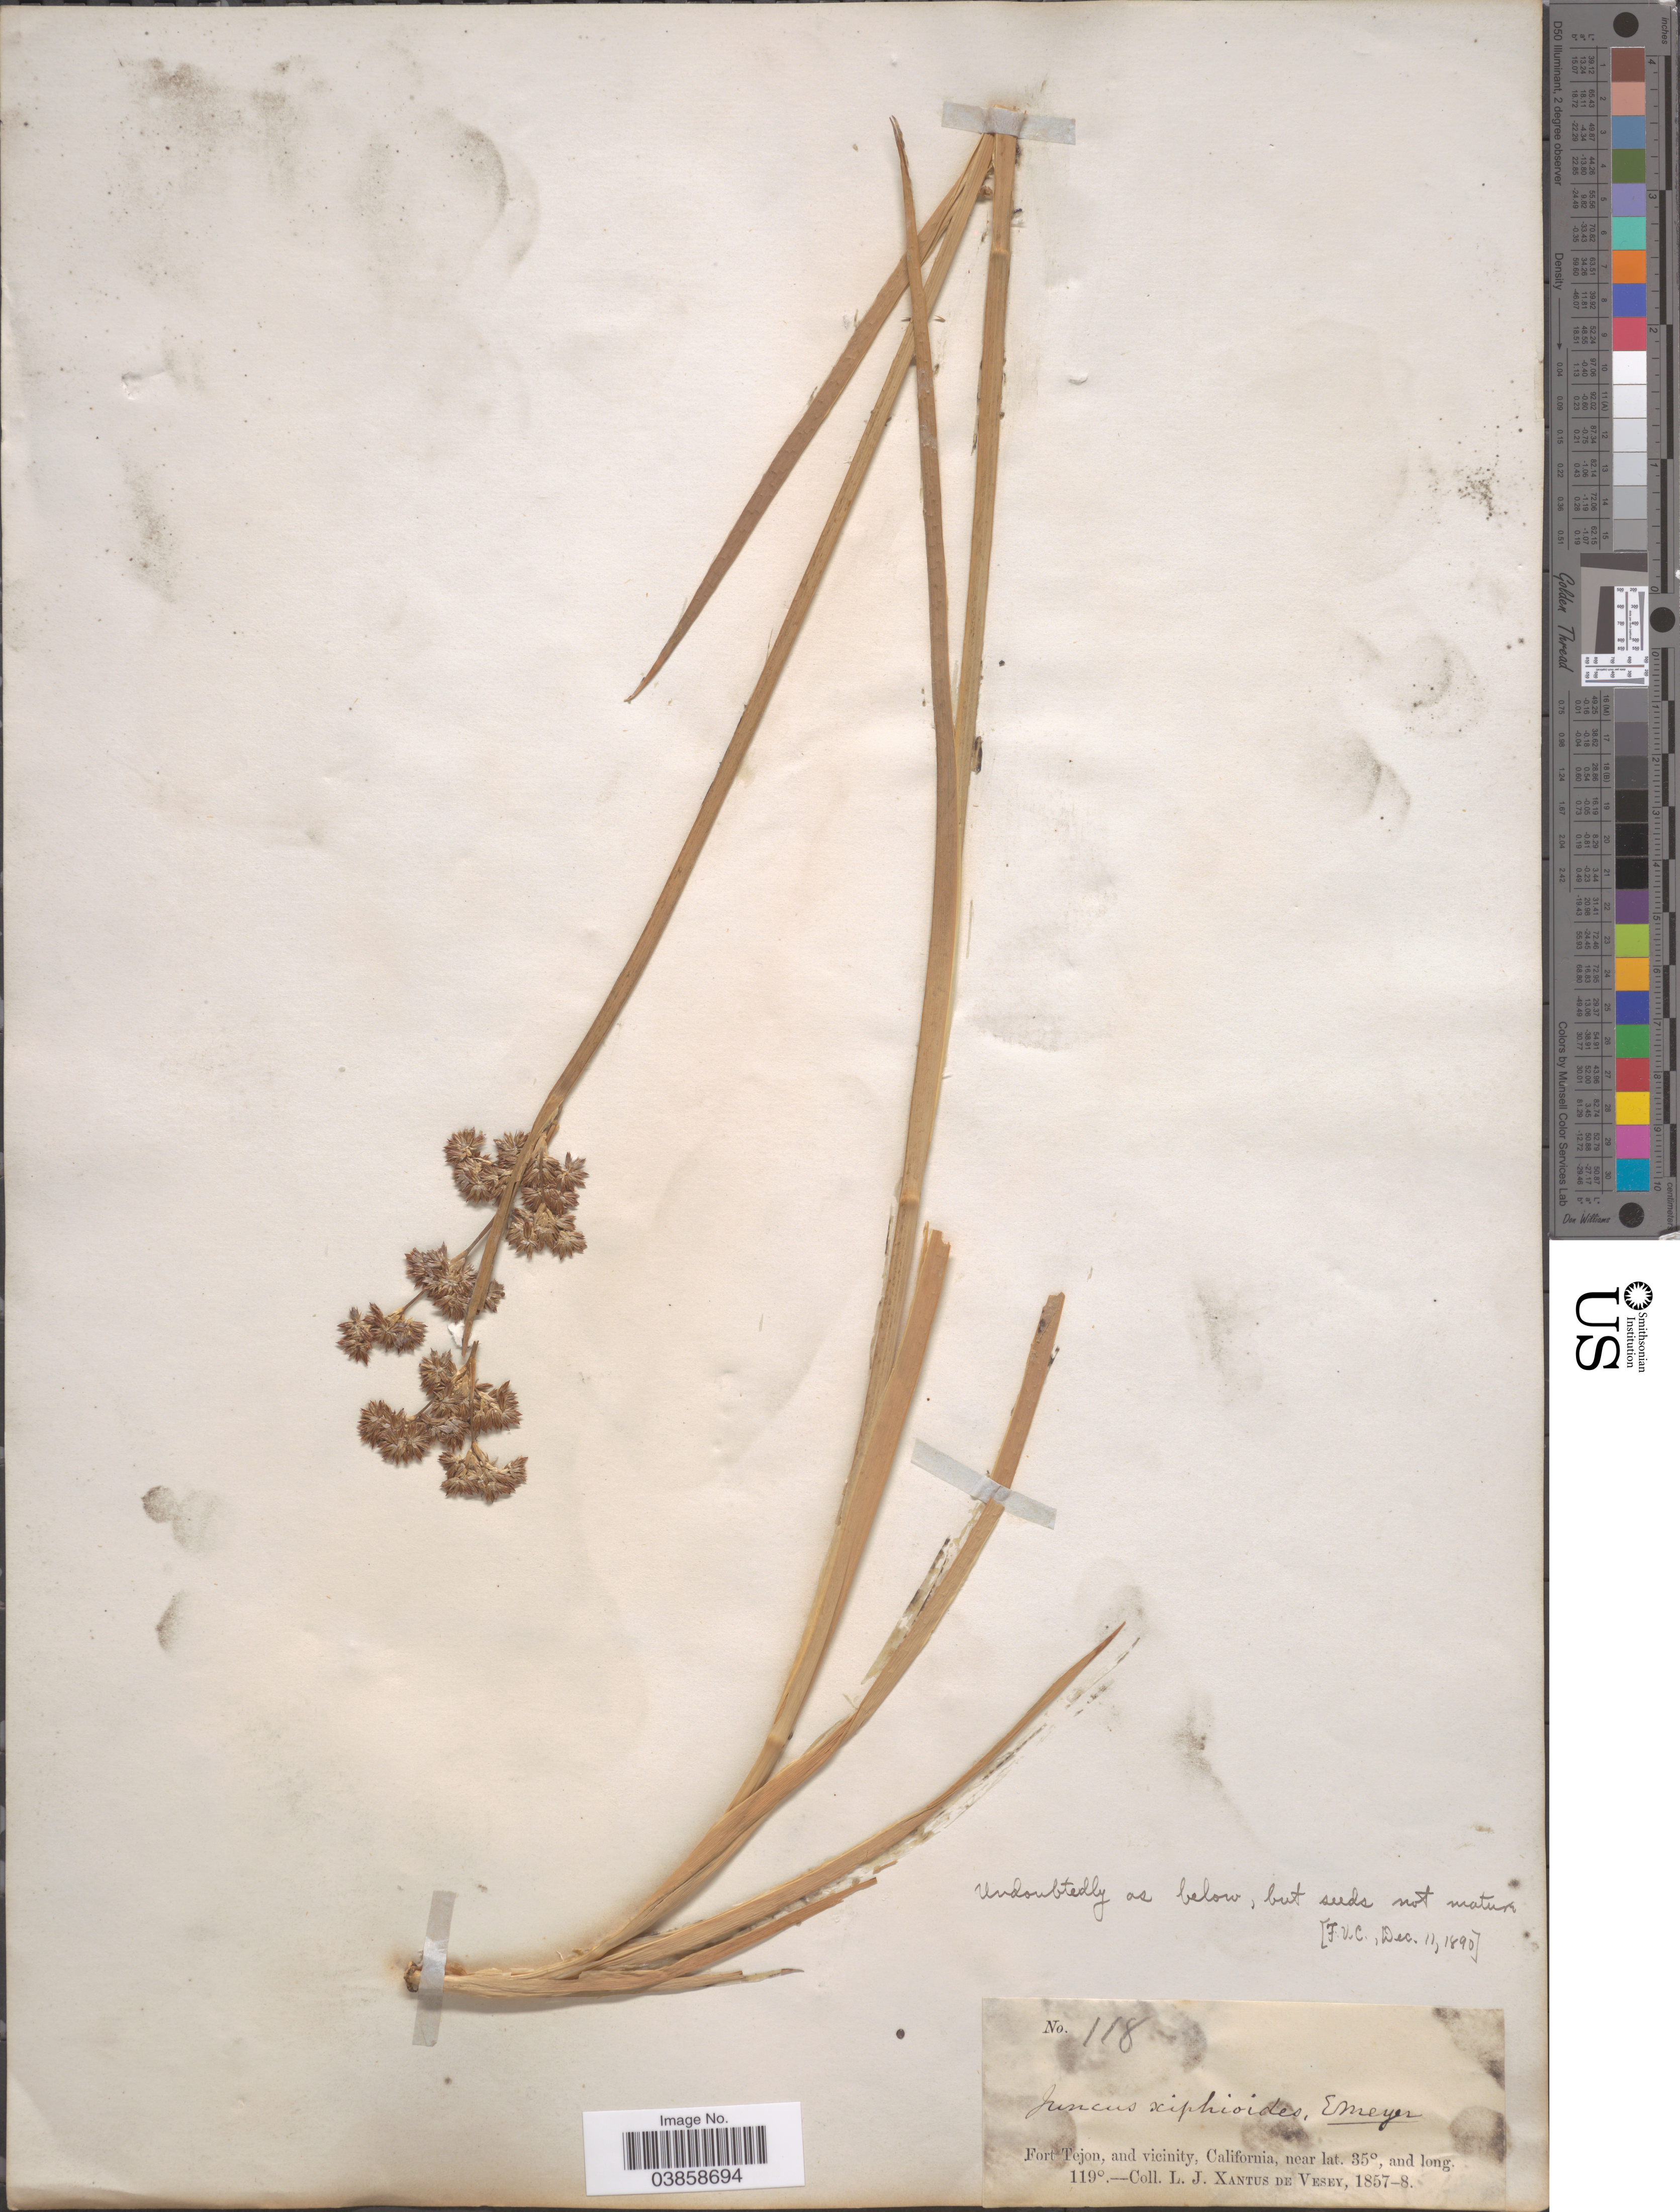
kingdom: Plantae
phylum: Tracheophyta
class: Liliopsida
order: Poales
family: Juncaceae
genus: Juncus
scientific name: Juncus xiphioides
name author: E. Mey.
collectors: L. Xantus de Vesey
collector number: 118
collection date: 1857/1858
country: United States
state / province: California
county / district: Kern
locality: Fort Tejon, and vicinity.